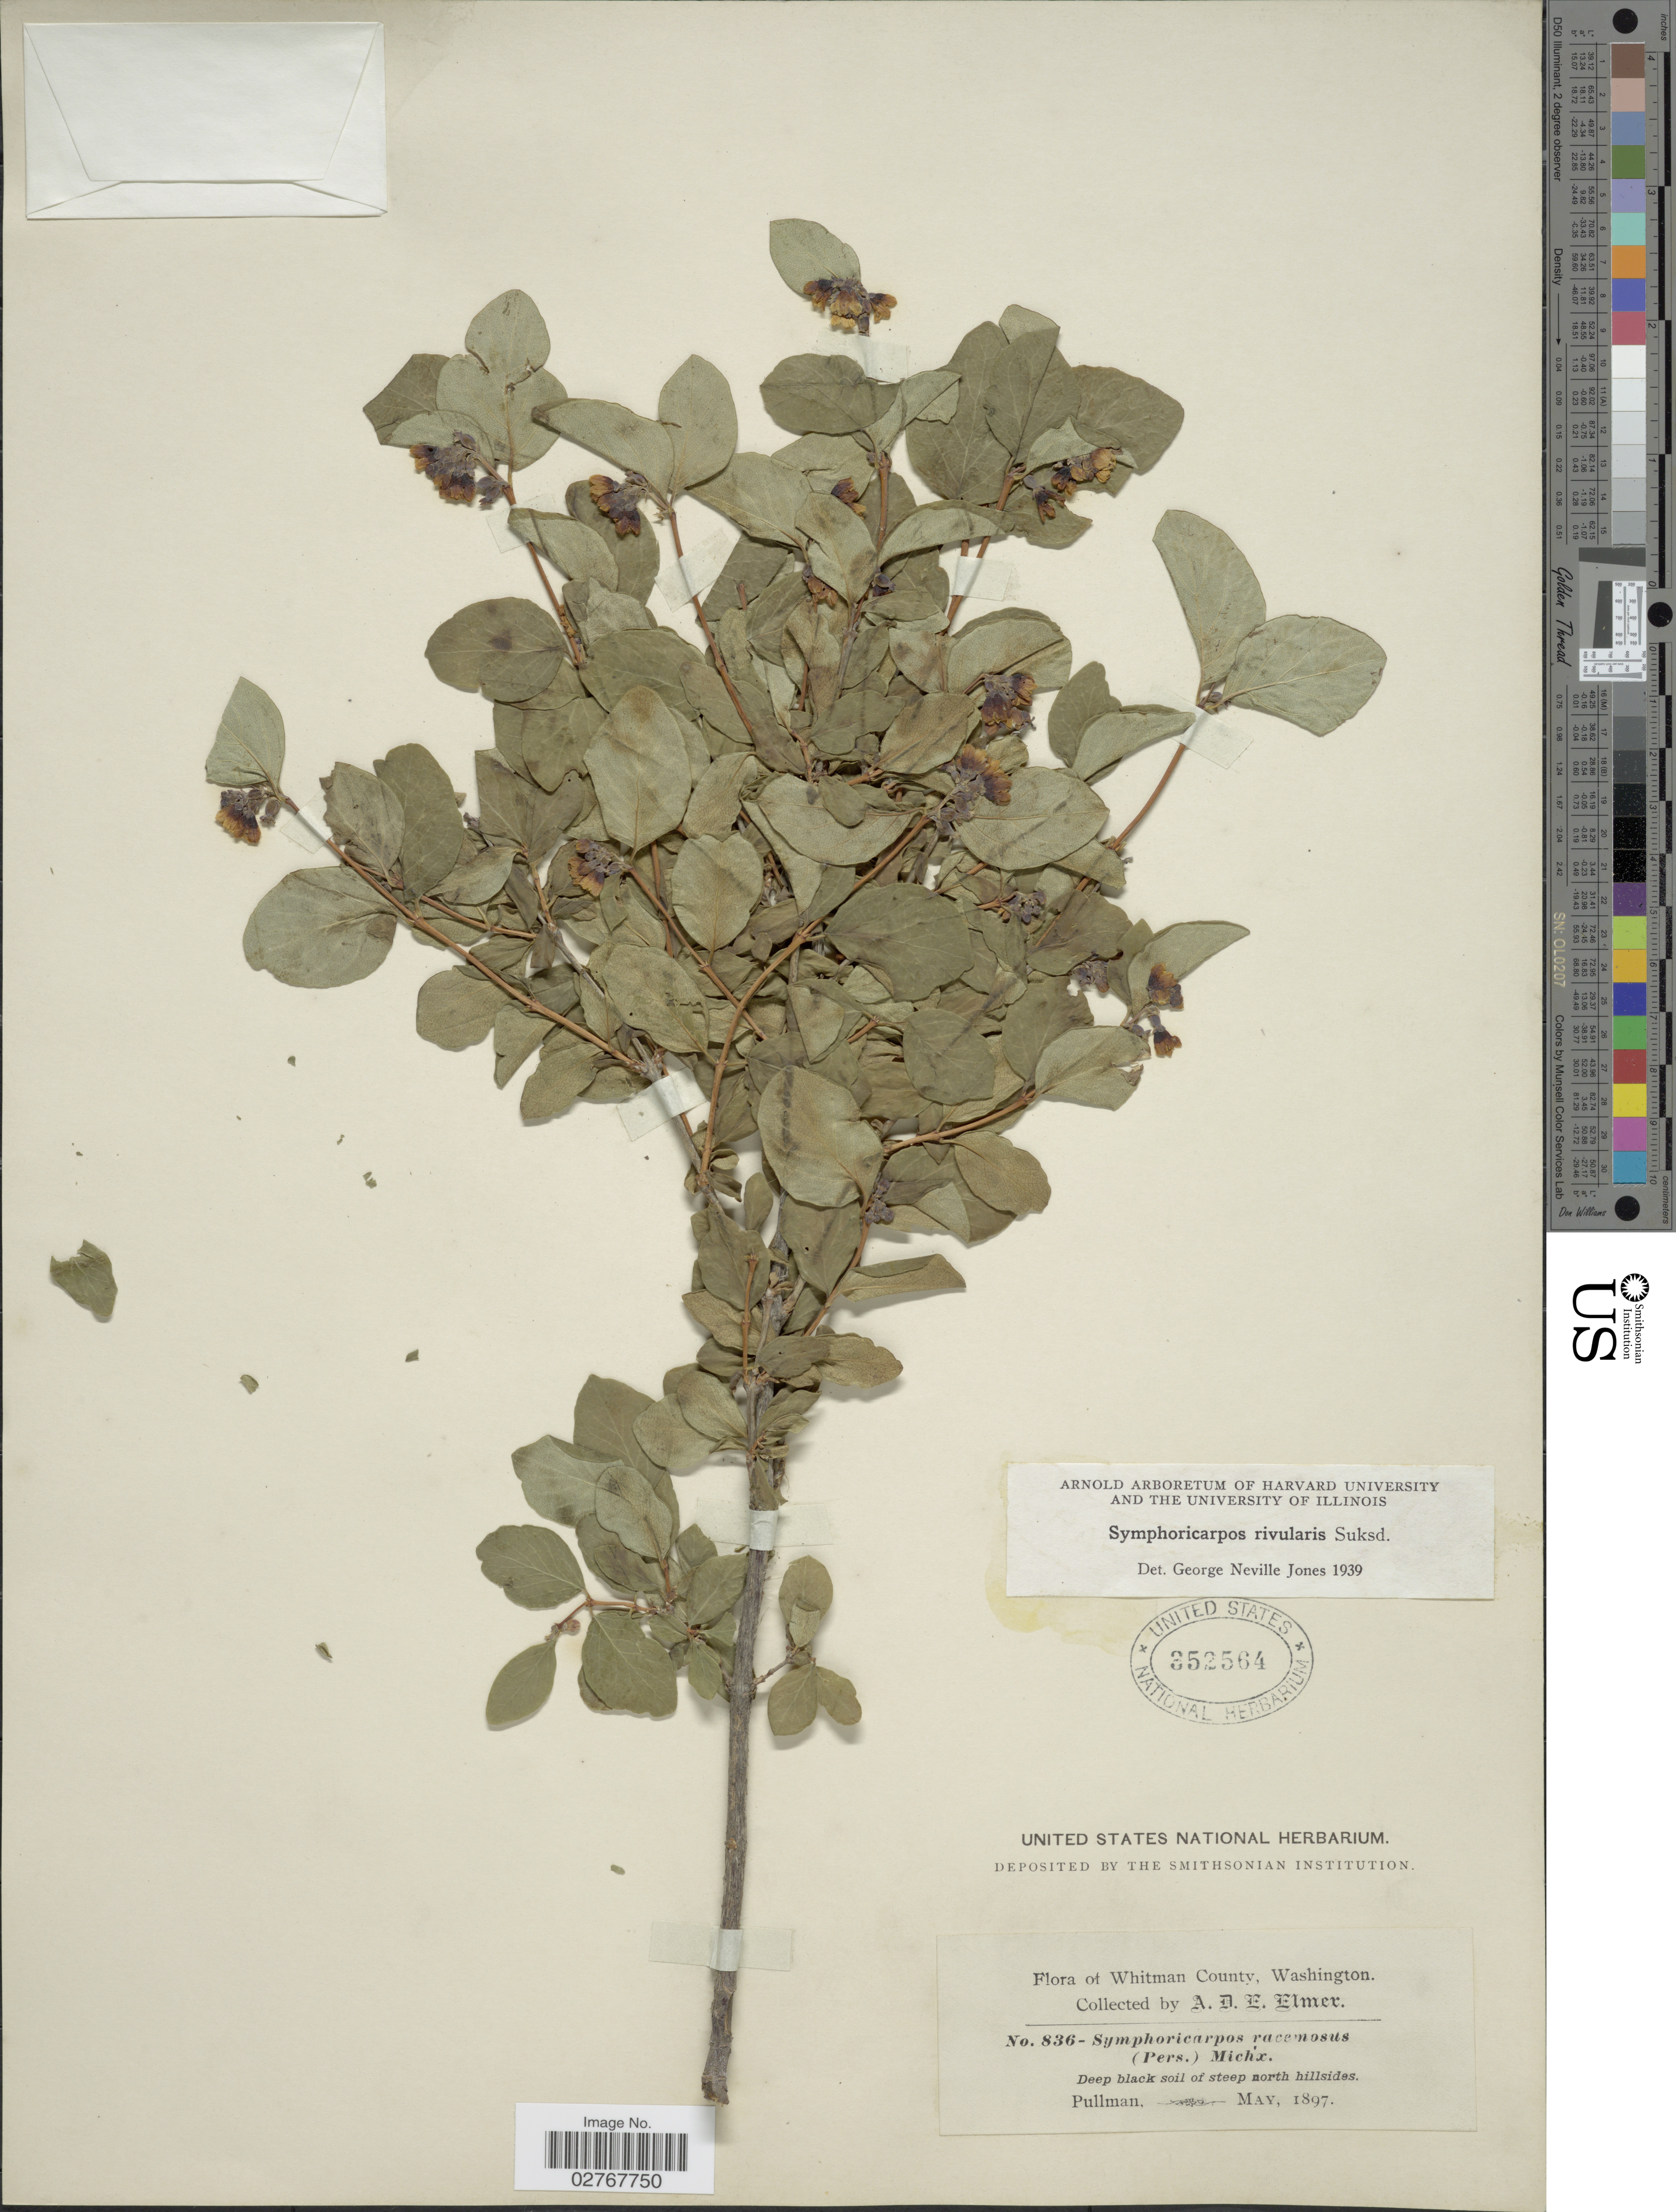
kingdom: Plantae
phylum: Tracheophyta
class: Magnoliopsida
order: Dipsacales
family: Caprifoliaceae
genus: Symphoricarpos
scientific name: Symphoricarpos rivularis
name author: Suksd.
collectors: A. D. E. Elmer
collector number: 836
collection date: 1897-05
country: United States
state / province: Washington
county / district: Whitman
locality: Whitman County. Pullman.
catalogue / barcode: US 352564